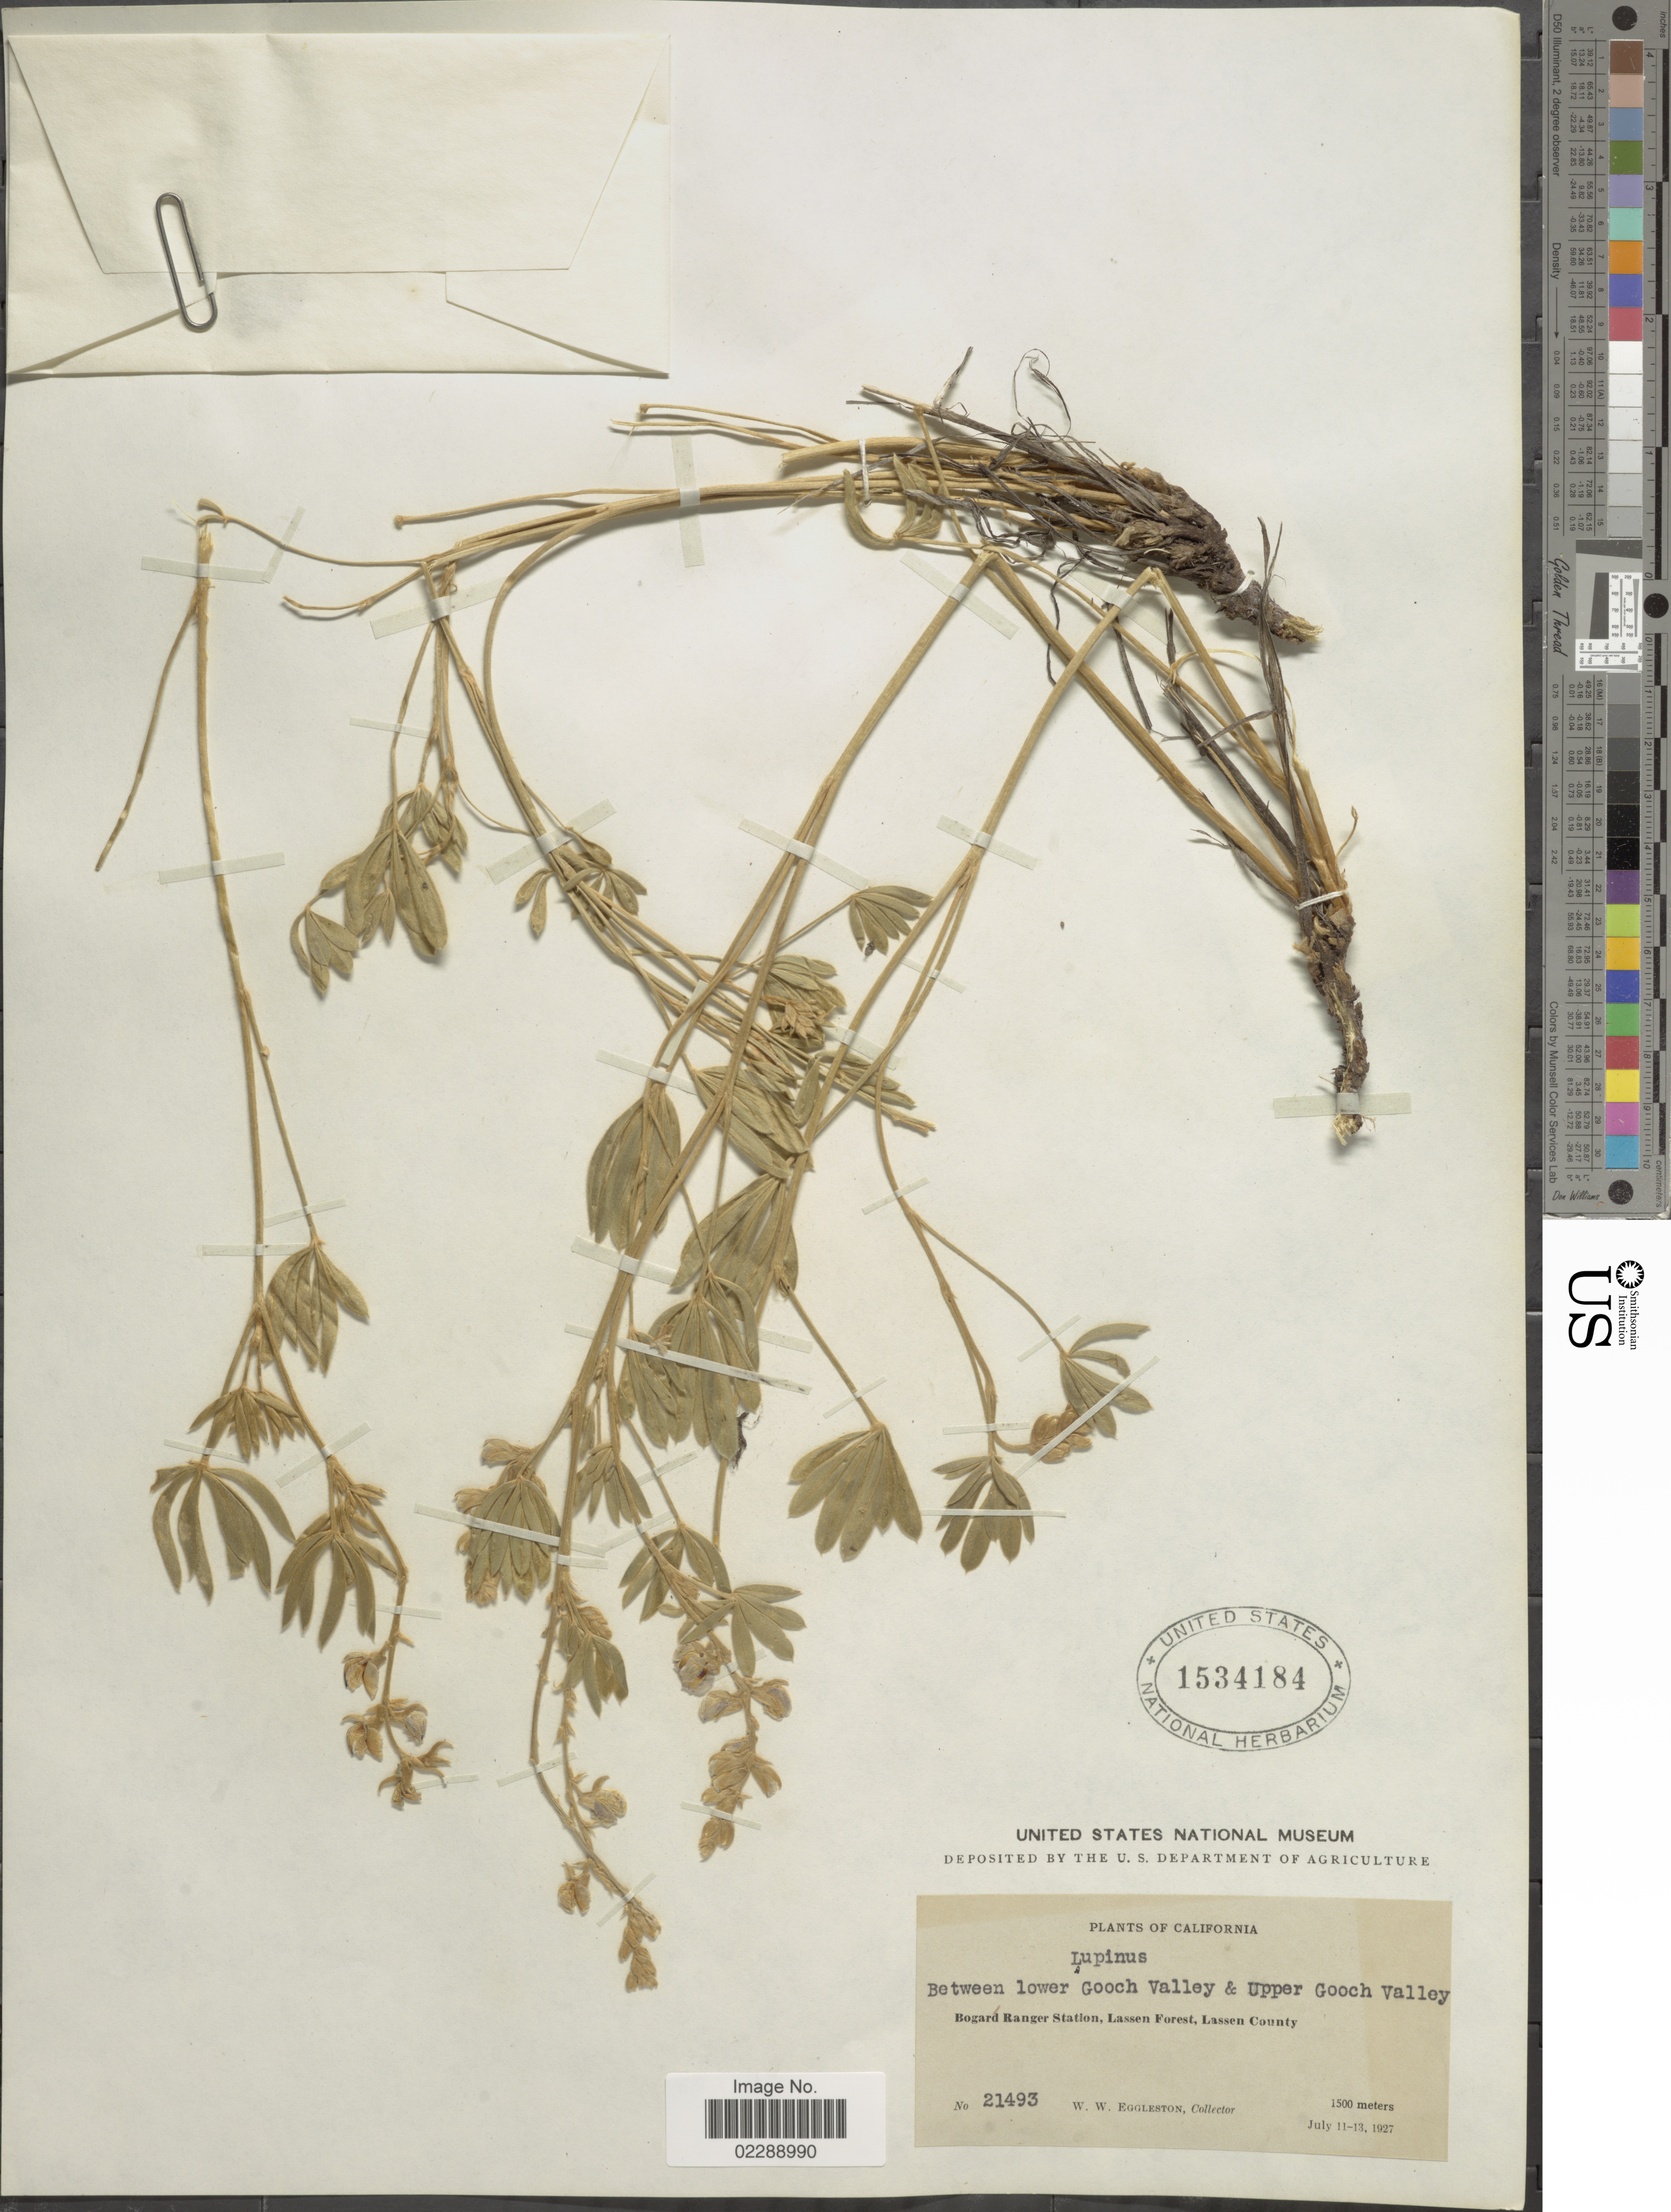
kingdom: Plantae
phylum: Tracheophyta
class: Magnoliopsida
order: Fabales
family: Fabaceae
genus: Lupinus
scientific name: Lupinus sp.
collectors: W. W. Eggleston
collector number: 21493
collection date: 1927-07-11/1927-07-13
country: United States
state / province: California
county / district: Lassen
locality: Between lower Gooch Valley & Upper Gooch Valley, Bogard Ranger Station, Lassen Forest, Lassen County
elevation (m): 1500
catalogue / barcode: US 1534184